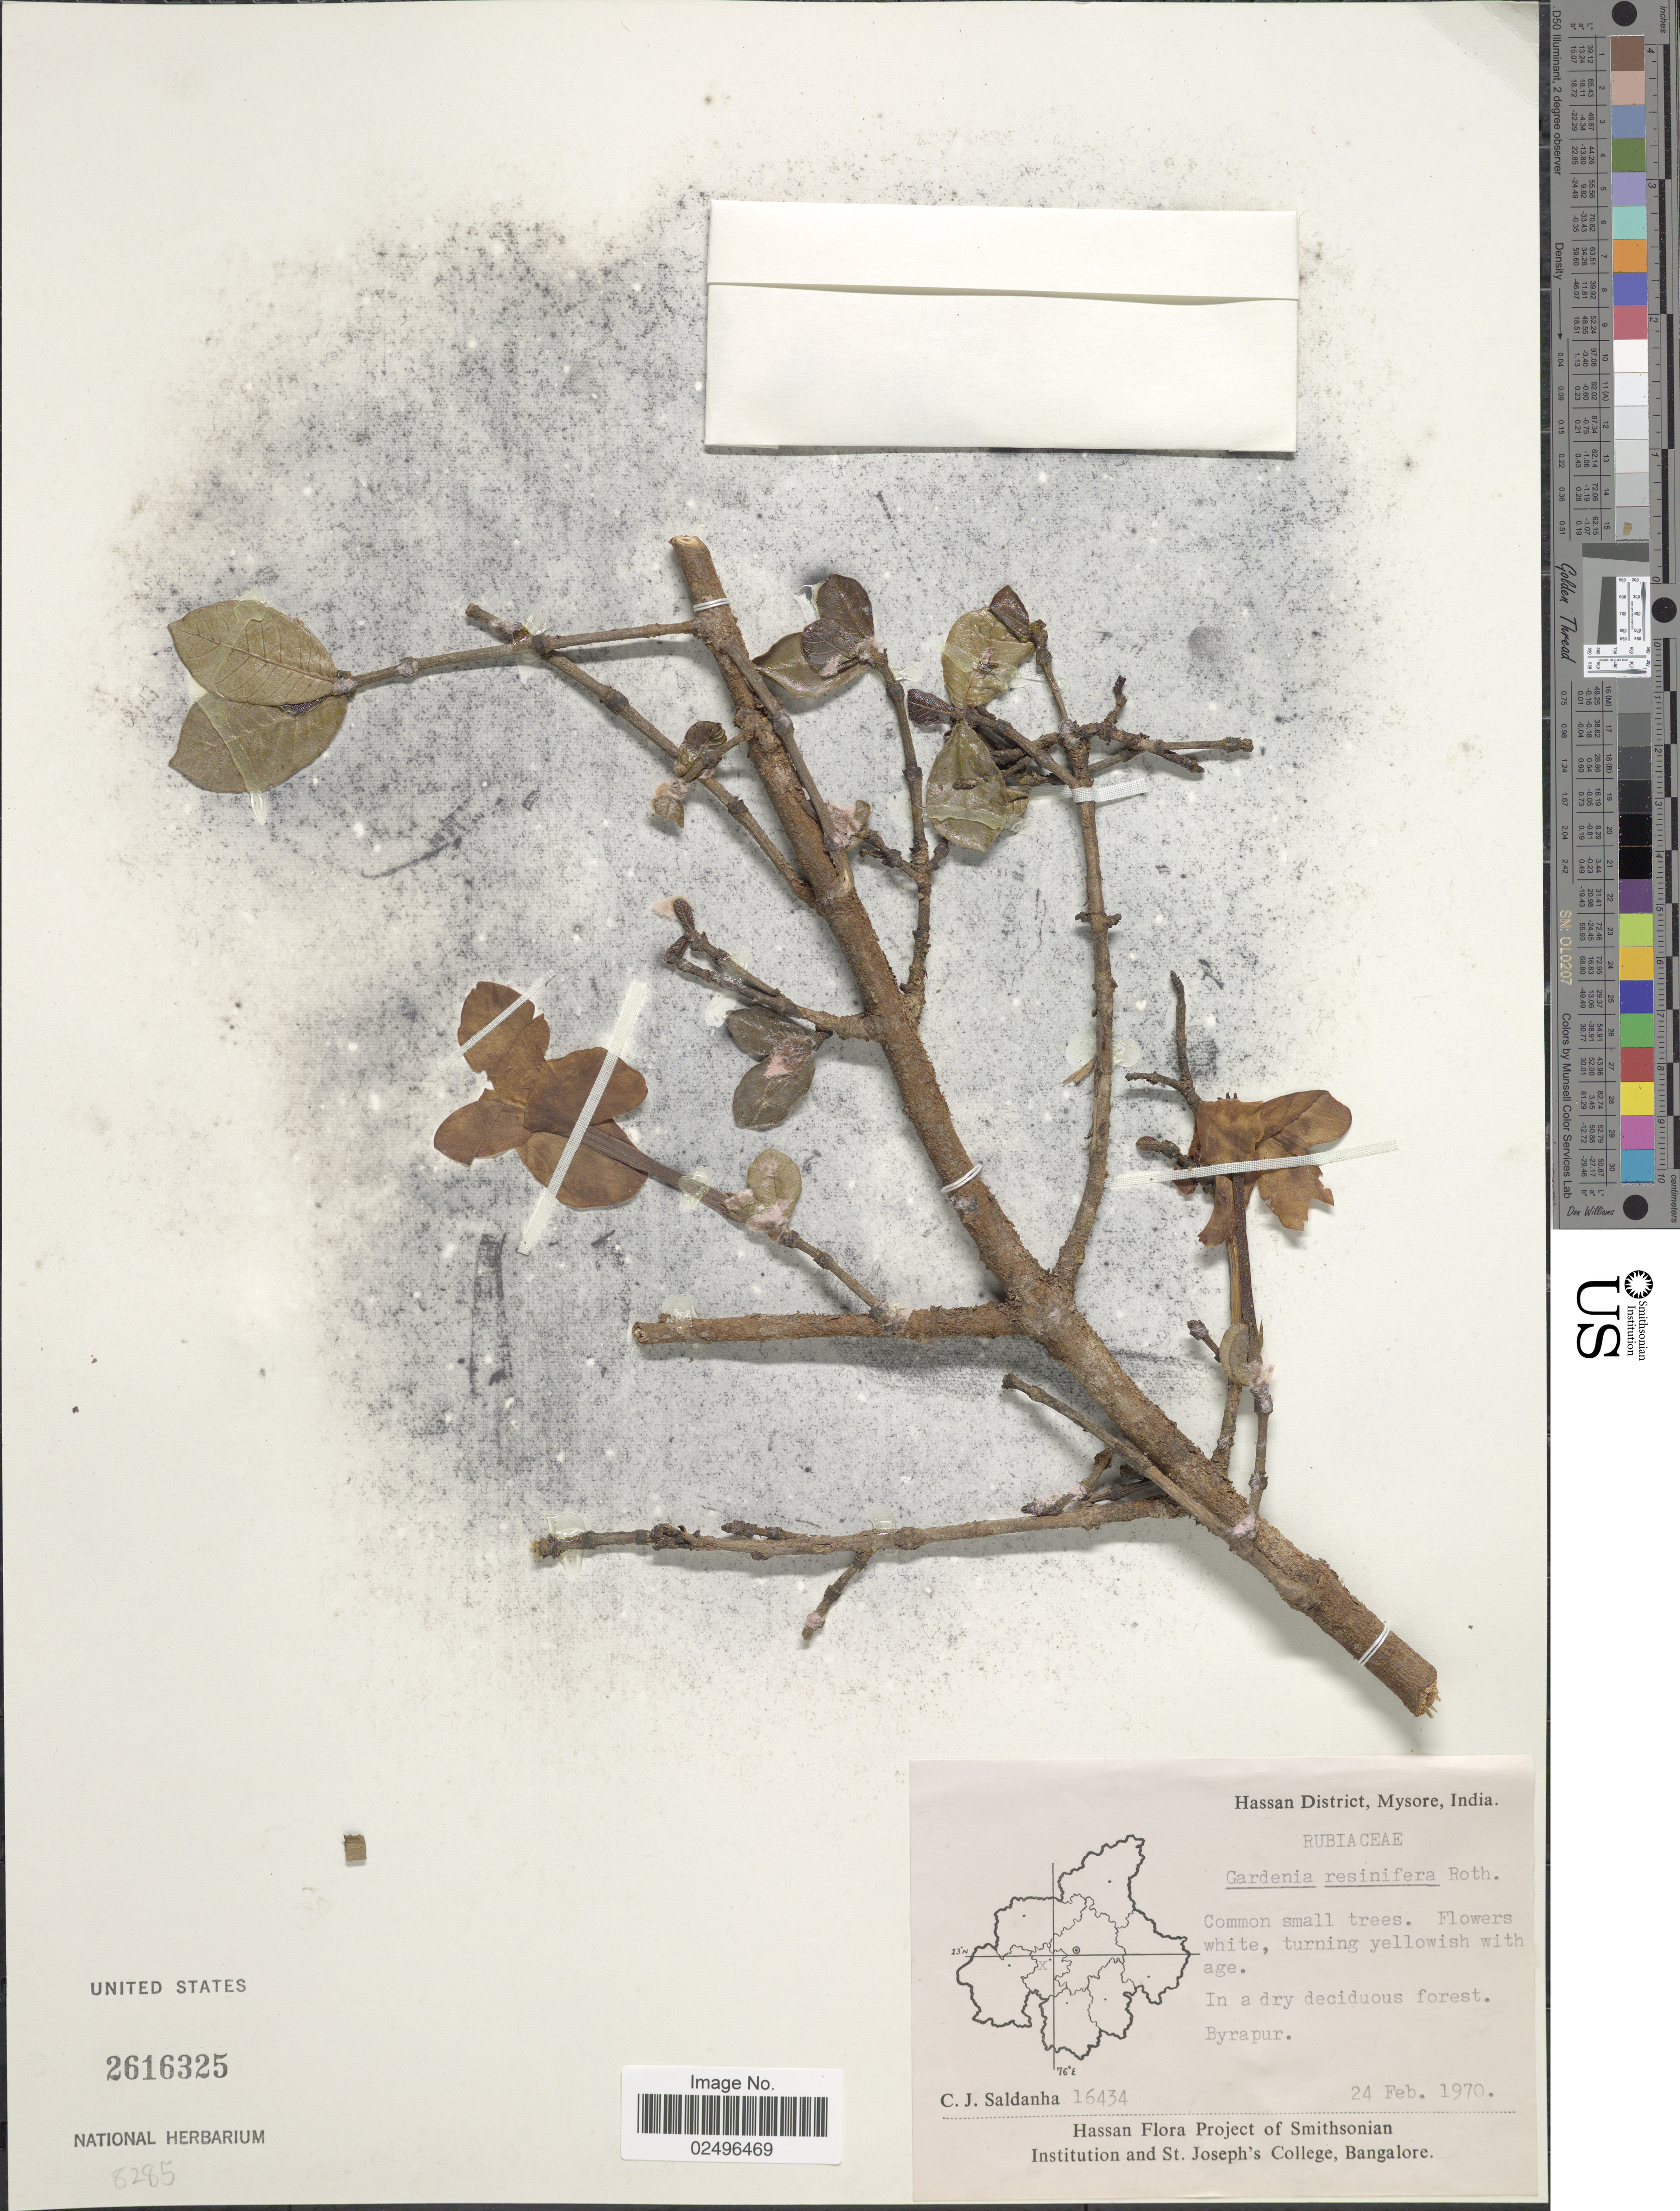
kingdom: Plantae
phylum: Tracheophyta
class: Magnoliopsida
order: Gentianales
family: Rubiaceae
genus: Gardenia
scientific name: Gardenia resinifera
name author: Roth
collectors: C. J. Saldanha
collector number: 16434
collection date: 1970-02-24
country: India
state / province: Karnataka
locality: Hassan District, Mysore, India, Byrapur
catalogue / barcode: US 2616325